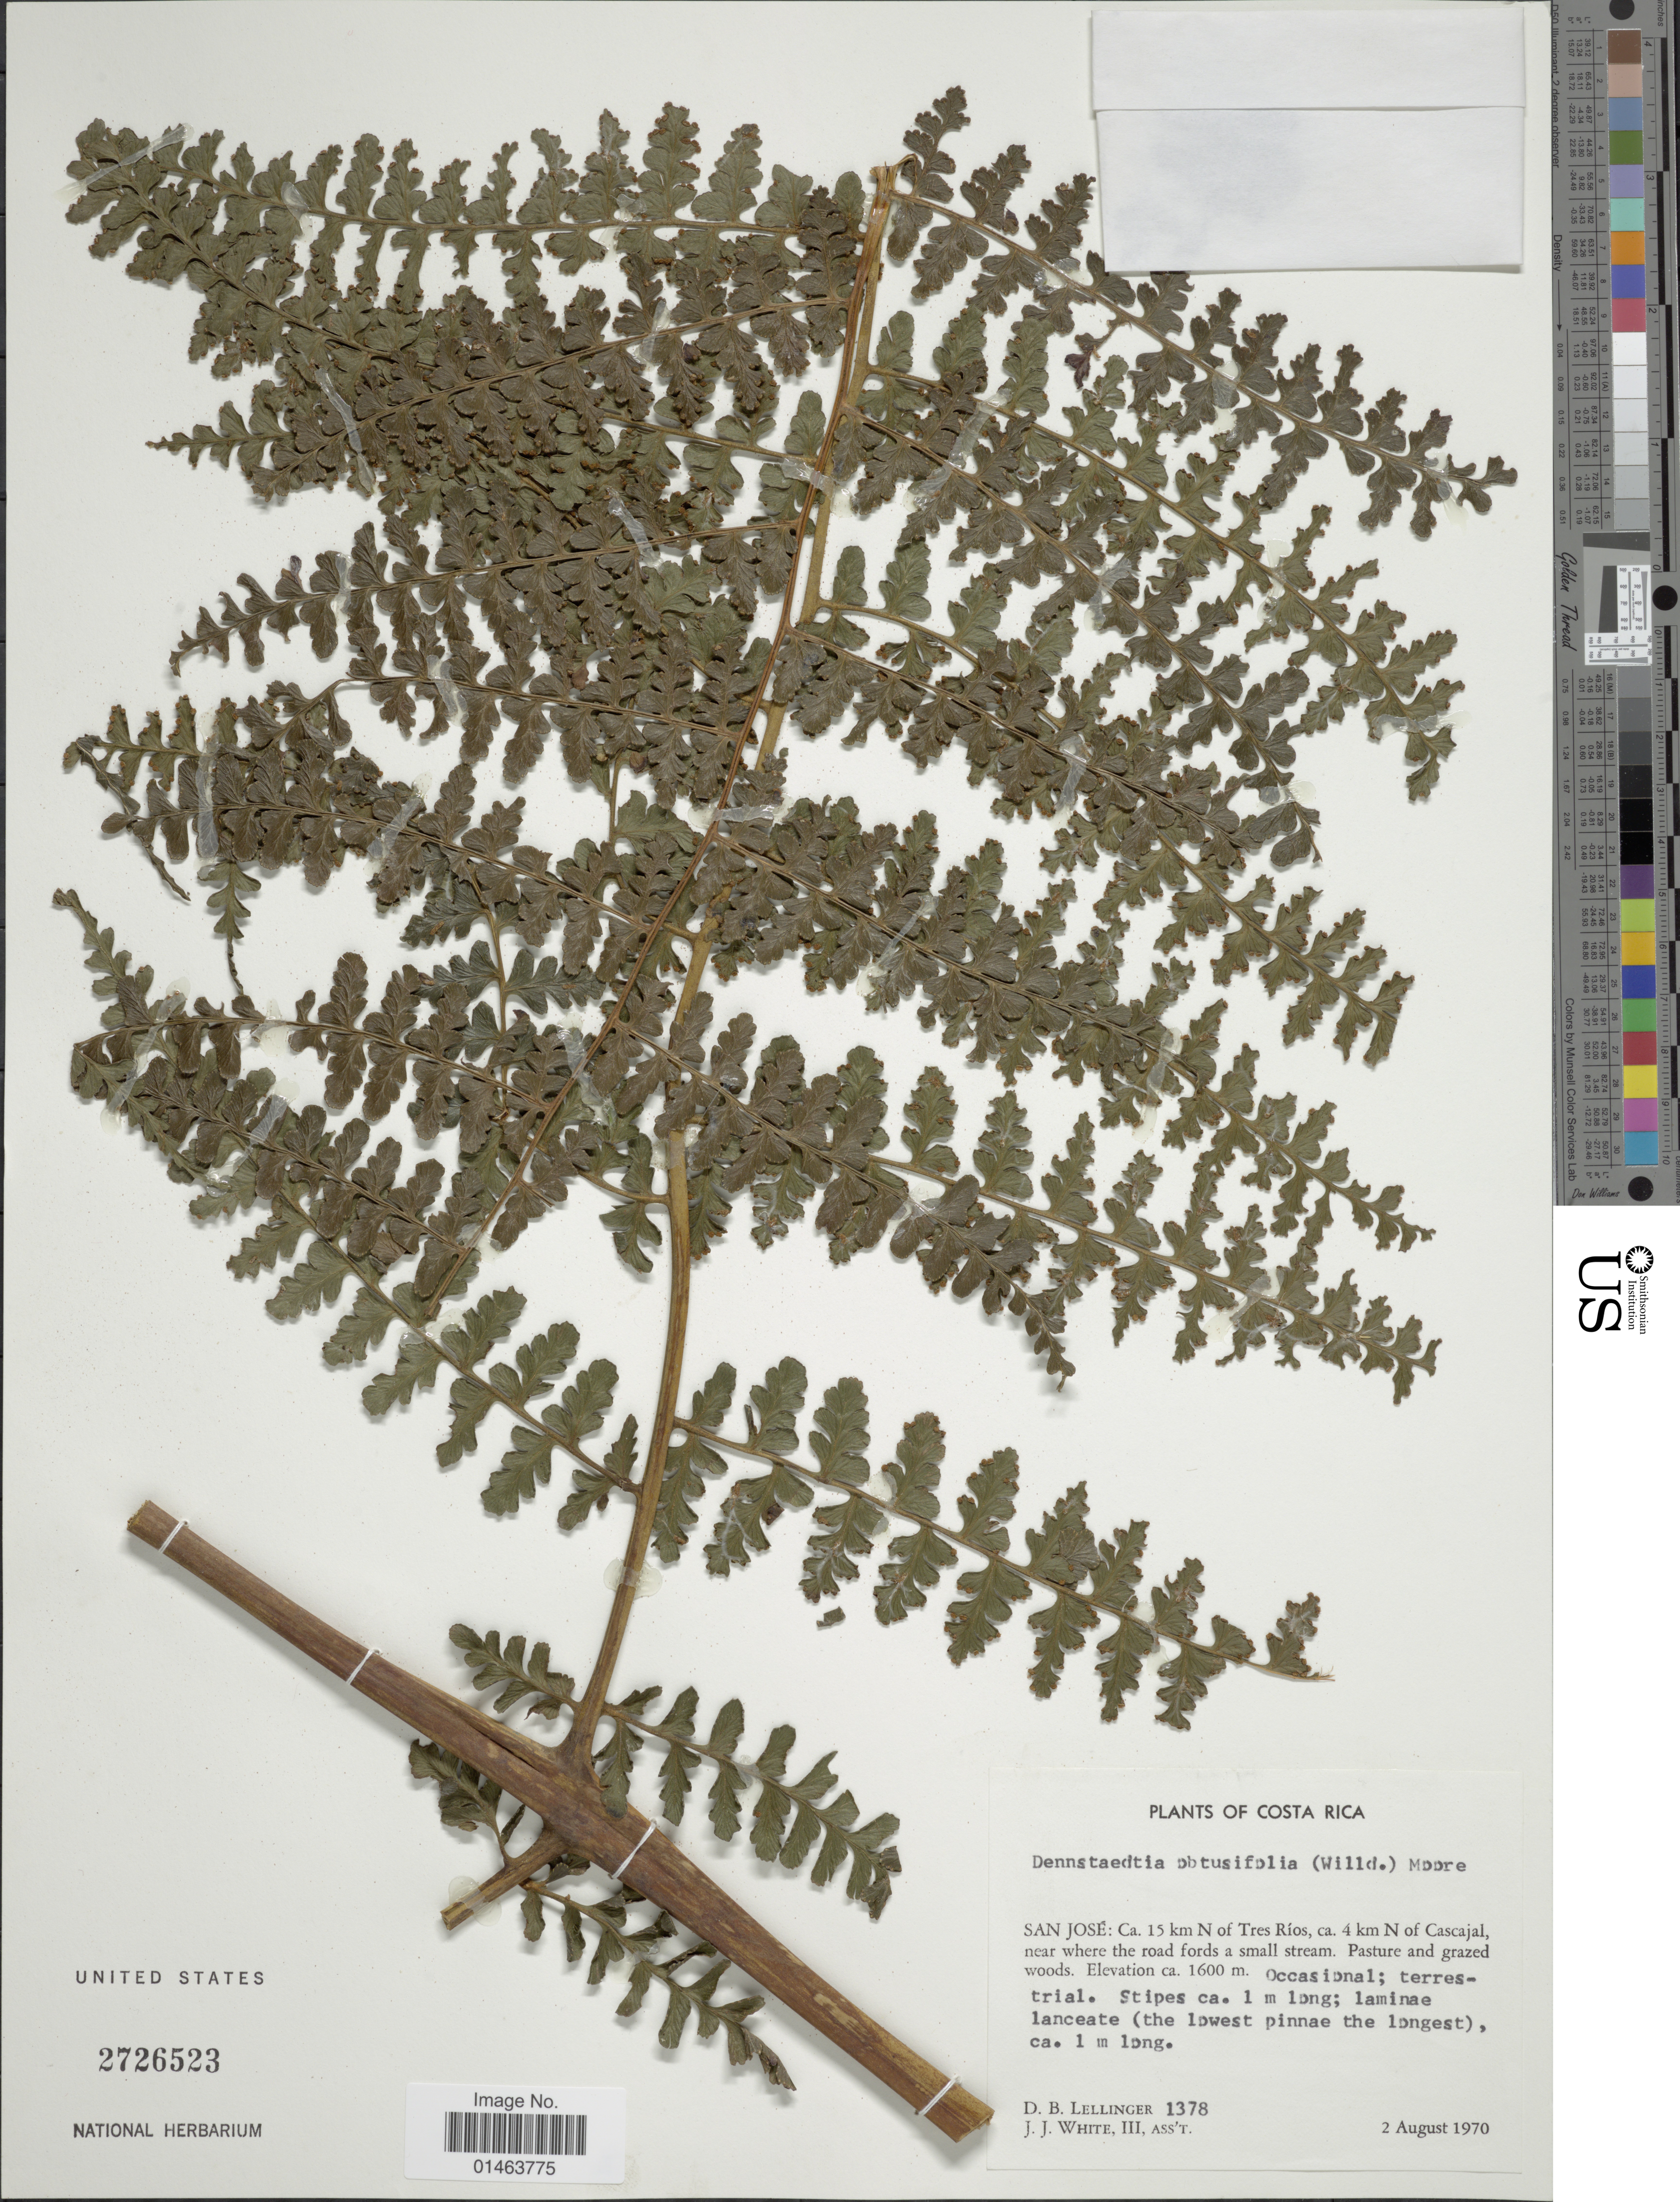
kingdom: Plantae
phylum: Tracheophyta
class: Polypodiopsida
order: Polypodiales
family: Dennstaedtiaceae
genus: Dennstaedtia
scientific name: Dennstaedtia auriculata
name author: Navarr. & B. Øllg.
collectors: D. B. Lellinger & J. J. White III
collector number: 1378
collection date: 1970-08-02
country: Costa Rica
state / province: San José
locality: Costa Rica, San José: Ca. 15 km N of Tres Rios, ca. 14 km N of Cascajal, near where the road fords a small. Pasture and grazed woods.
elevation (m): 1600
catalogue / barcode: US 2726523